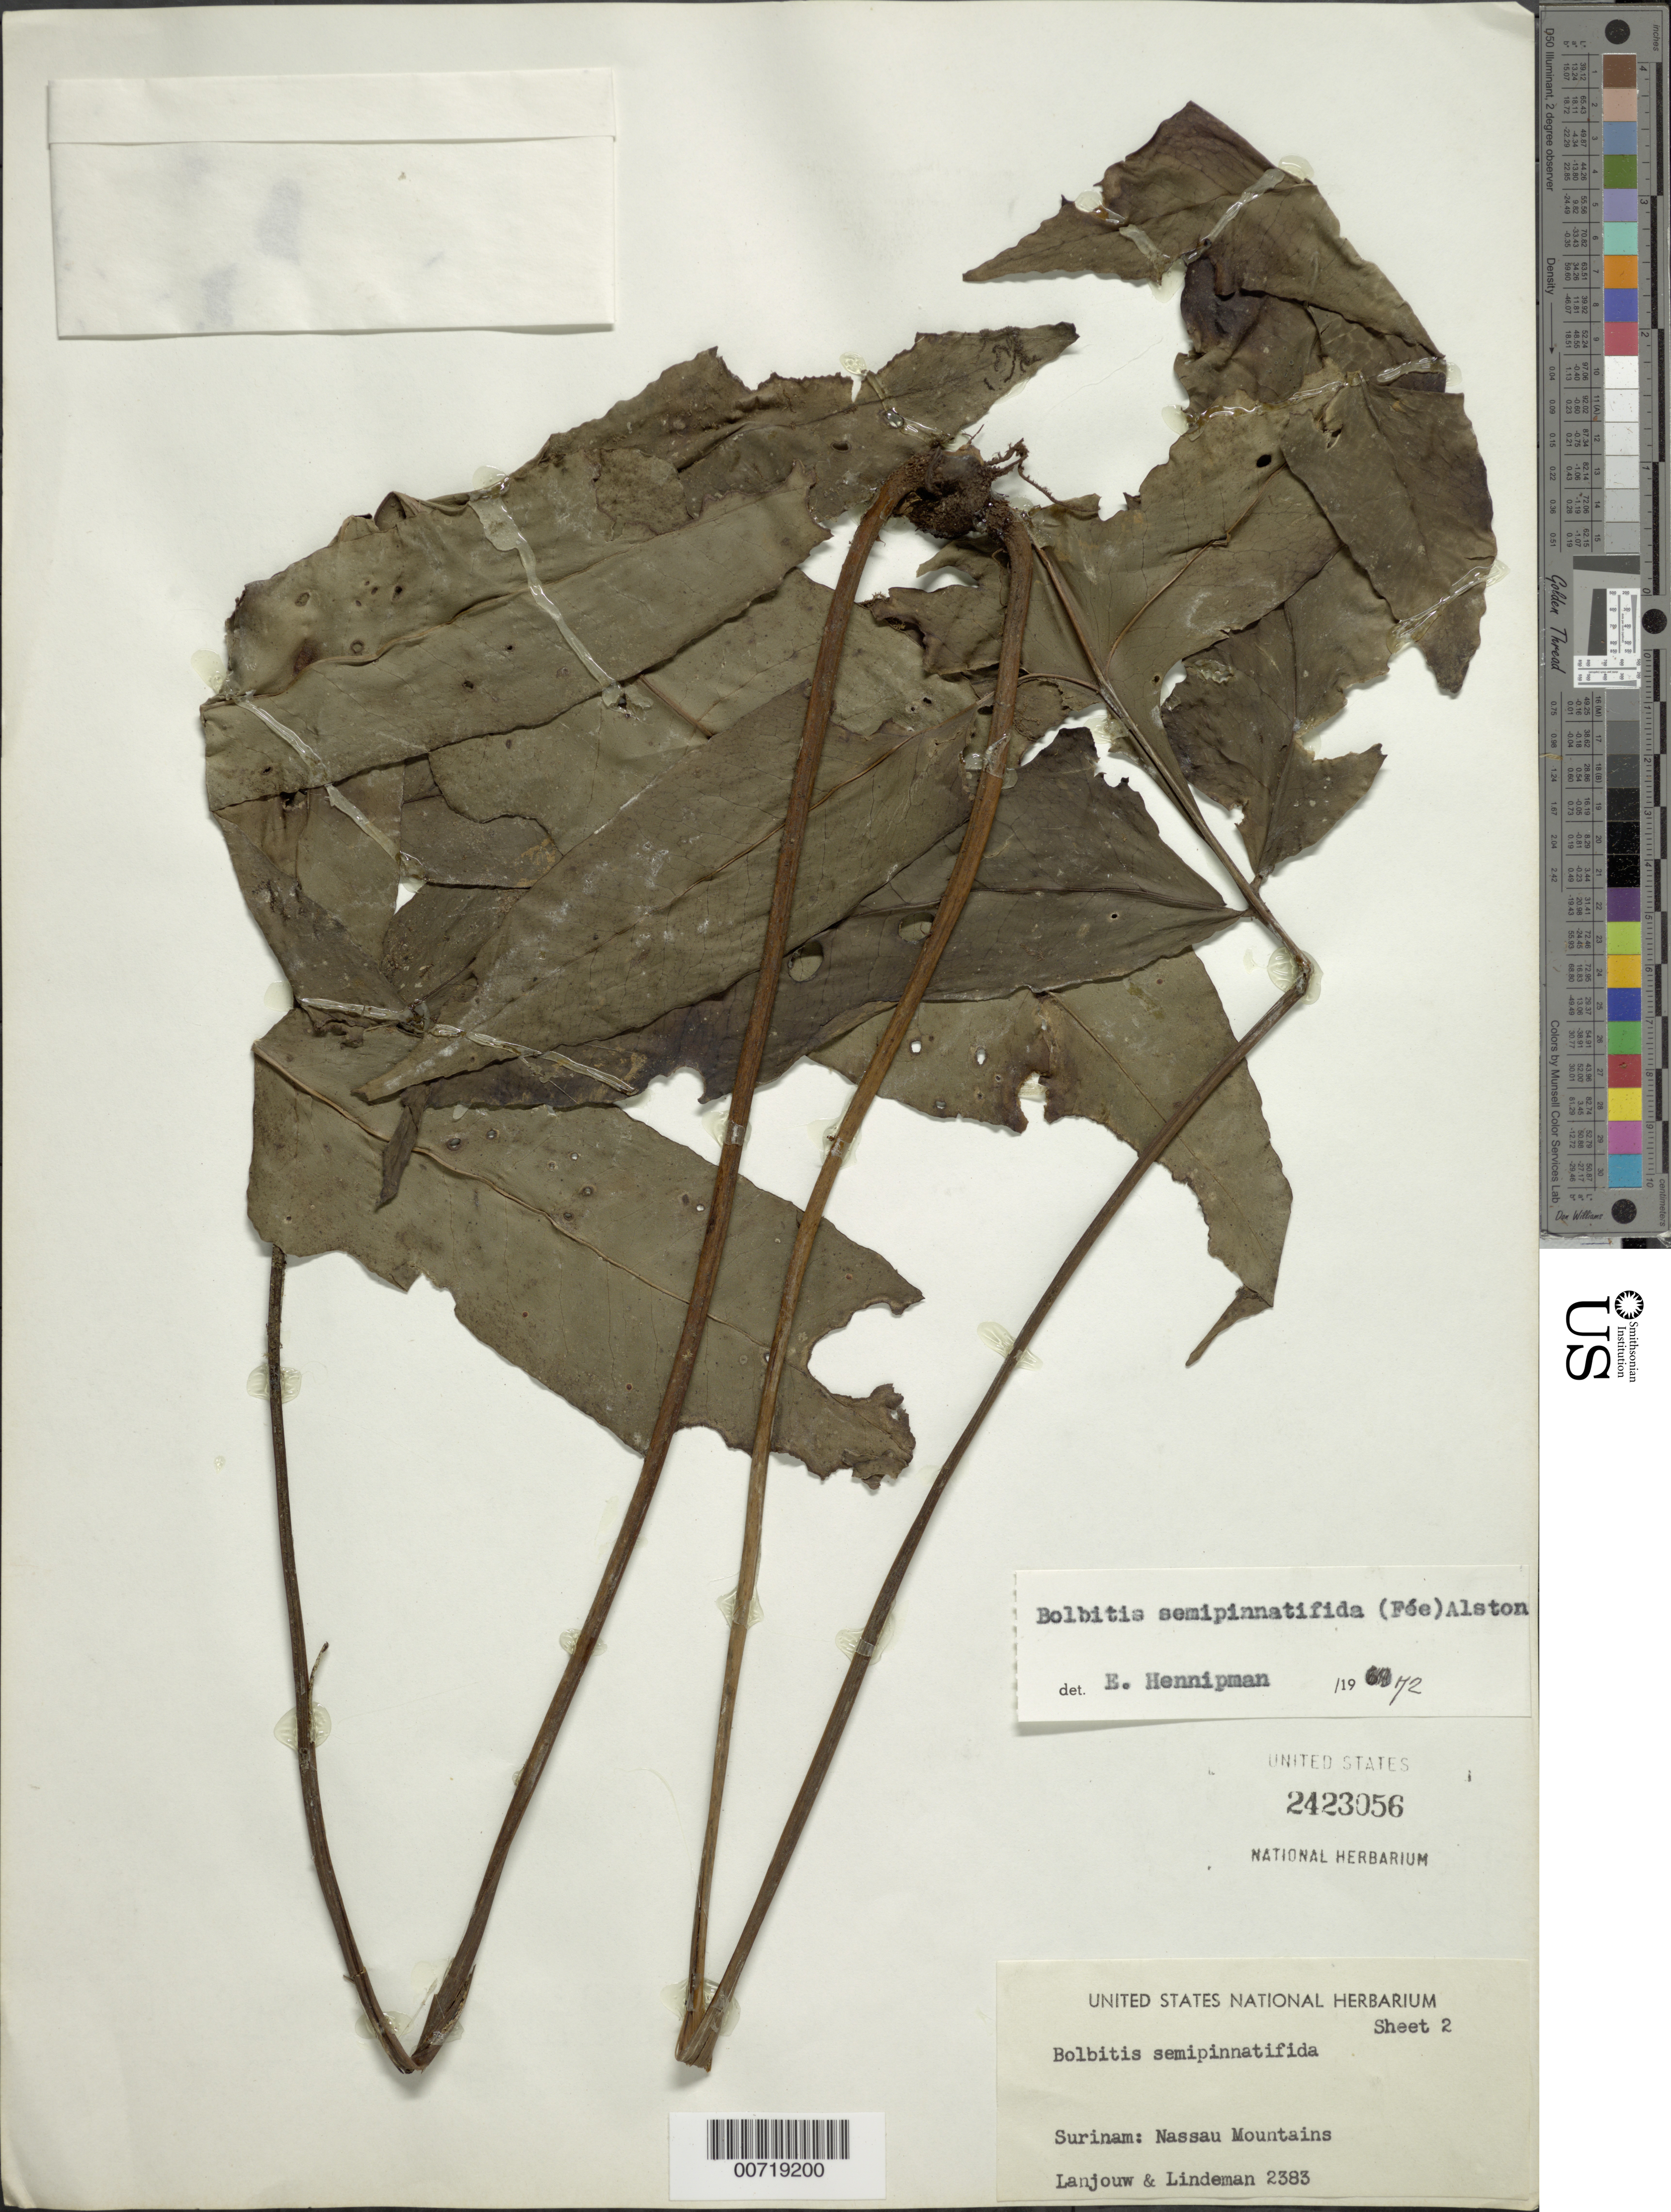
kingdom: Plantae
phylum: Tracheophyta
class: Polypodiopsida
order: Polypodiales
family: Dryopteridaceae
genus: Bolbitis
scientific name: Bolbitis semipinnatifida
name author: (Fée) Alston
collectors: J. Lanjouw & -. Lindeman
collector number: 2383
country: Suriname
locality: Nassau Mountains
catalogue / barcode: US 2423056